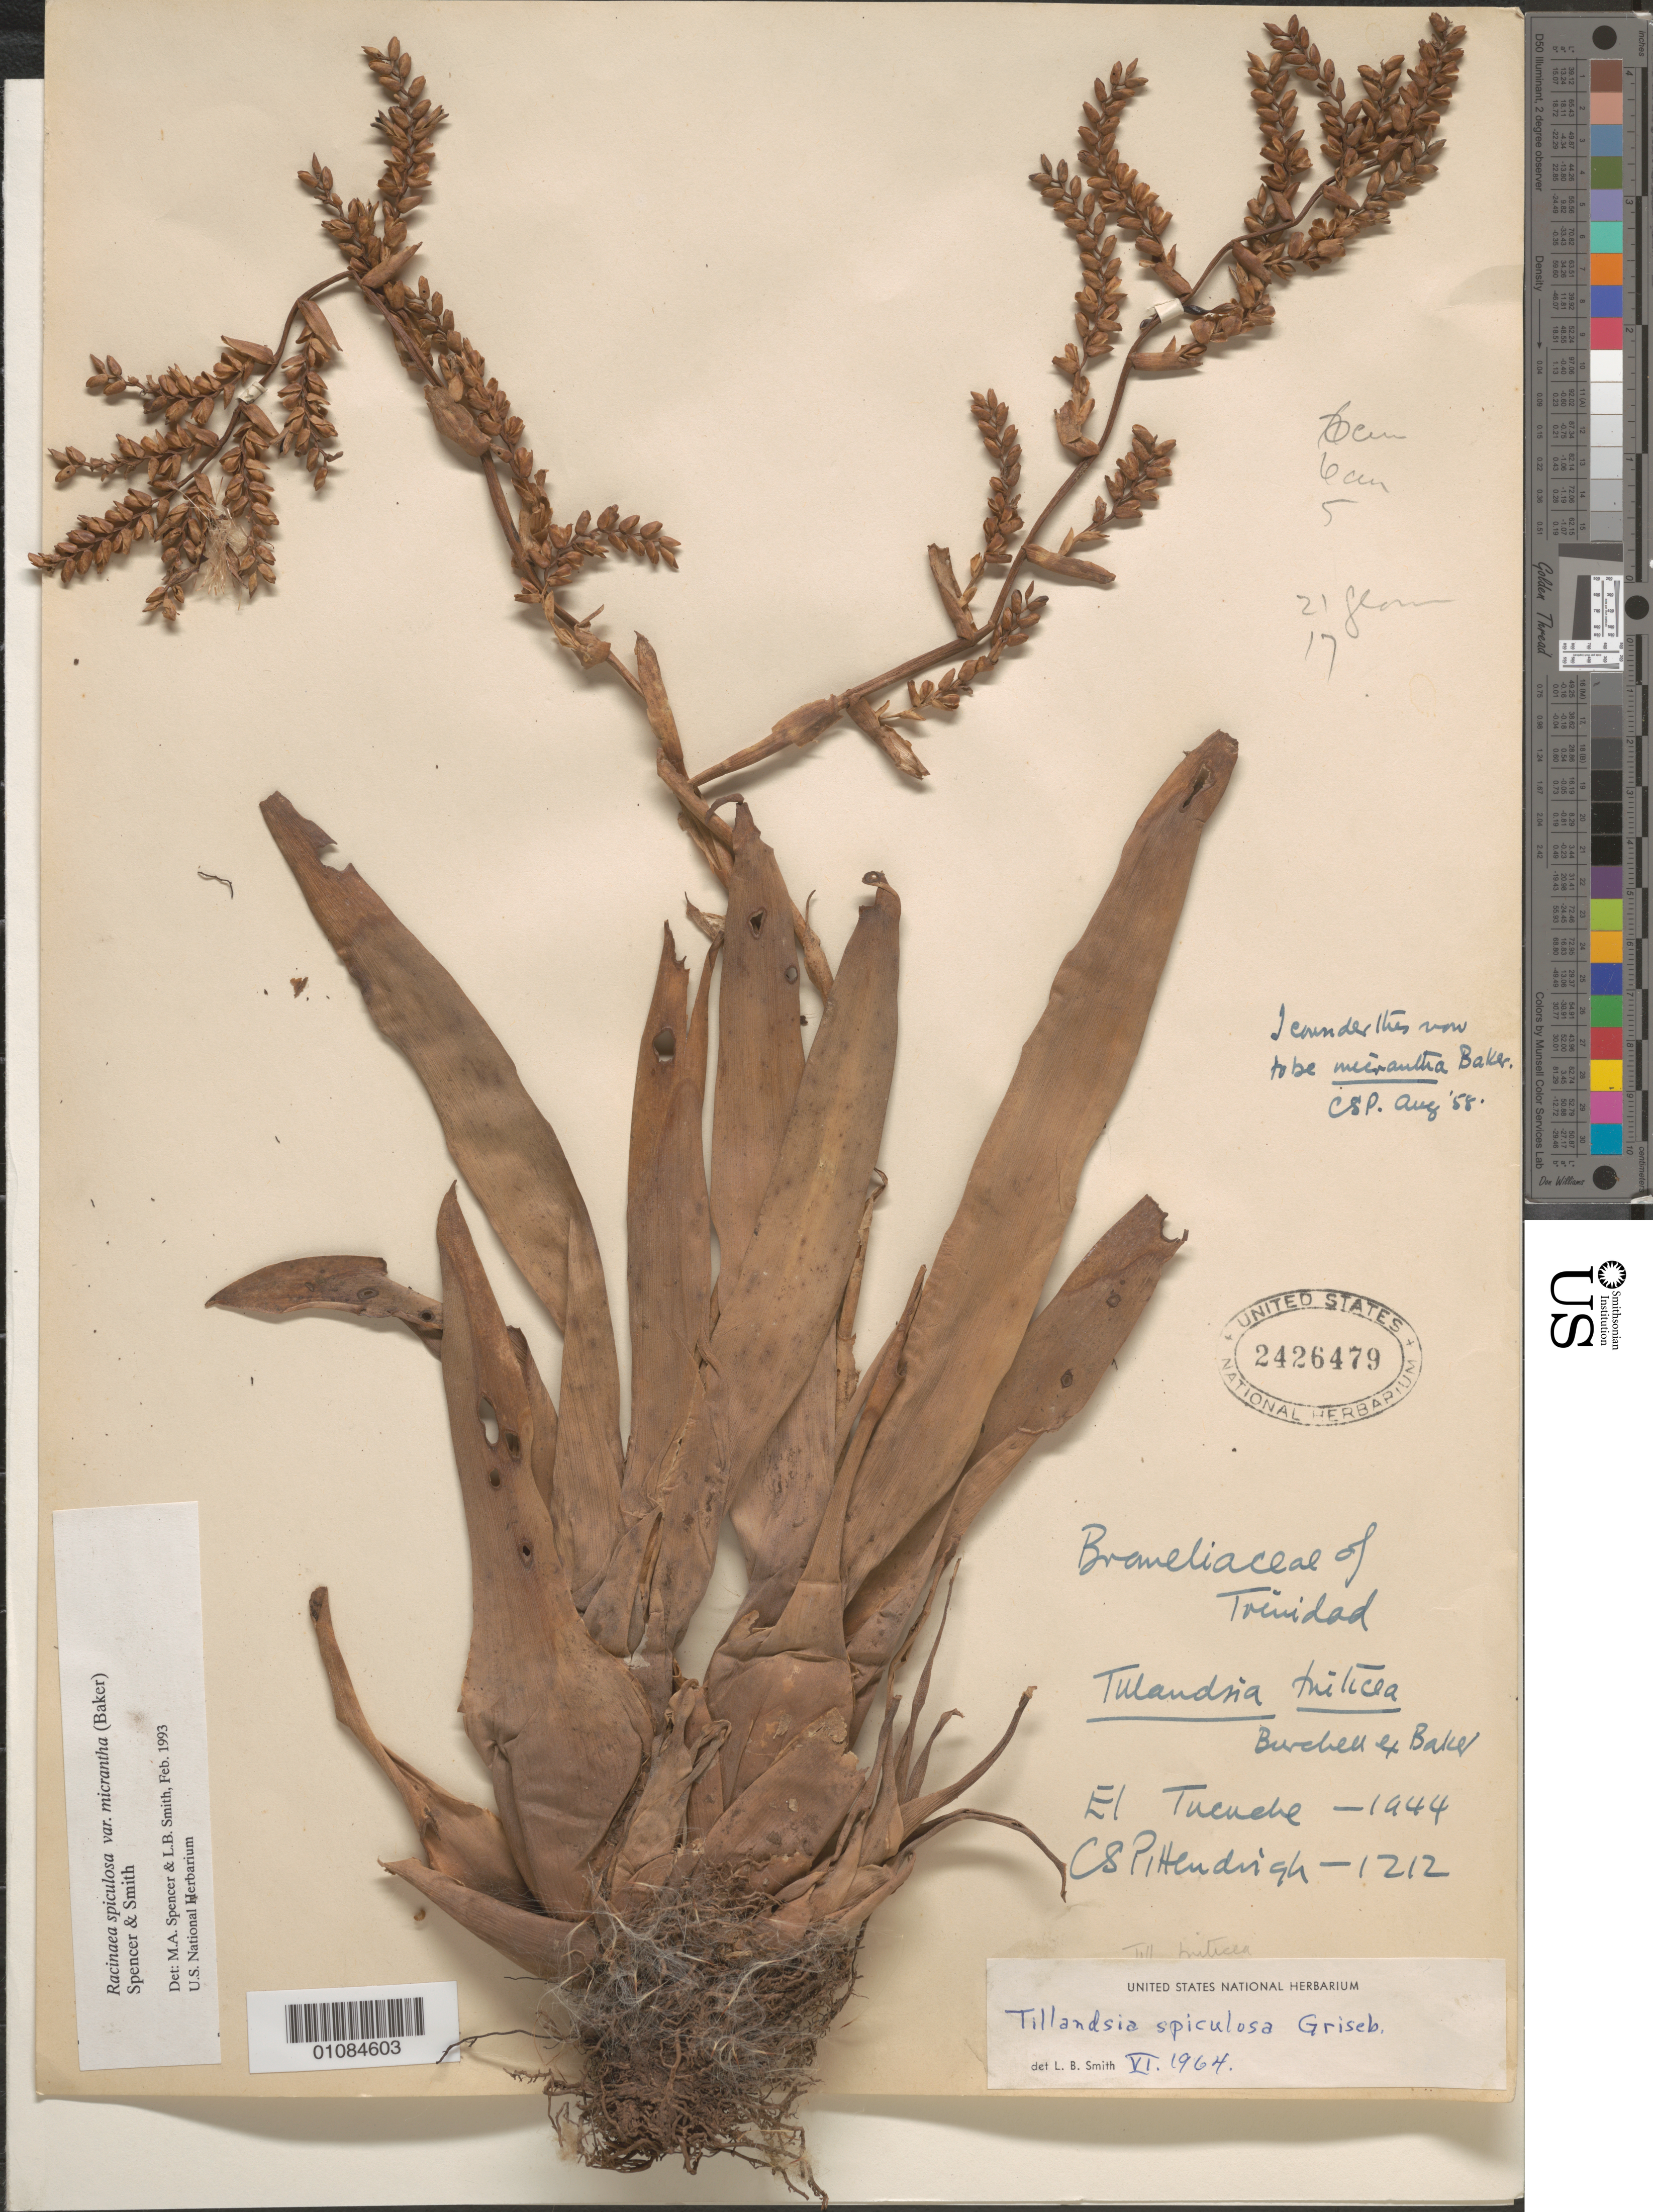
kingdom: Plantae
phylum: Tracheophyta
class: Liliopsida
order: Poales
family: Bromeliaceae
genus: Racinaea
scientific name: Racinaea spiculosa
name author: (Griseb.) M.A. Spencer & L.B. Sm.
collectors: C. S. Pittendrigh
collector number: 1212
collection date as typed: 1944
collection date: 1944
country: Trinidad and Tobago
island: Trinidad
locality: Tocuche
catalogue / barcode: US 2426479